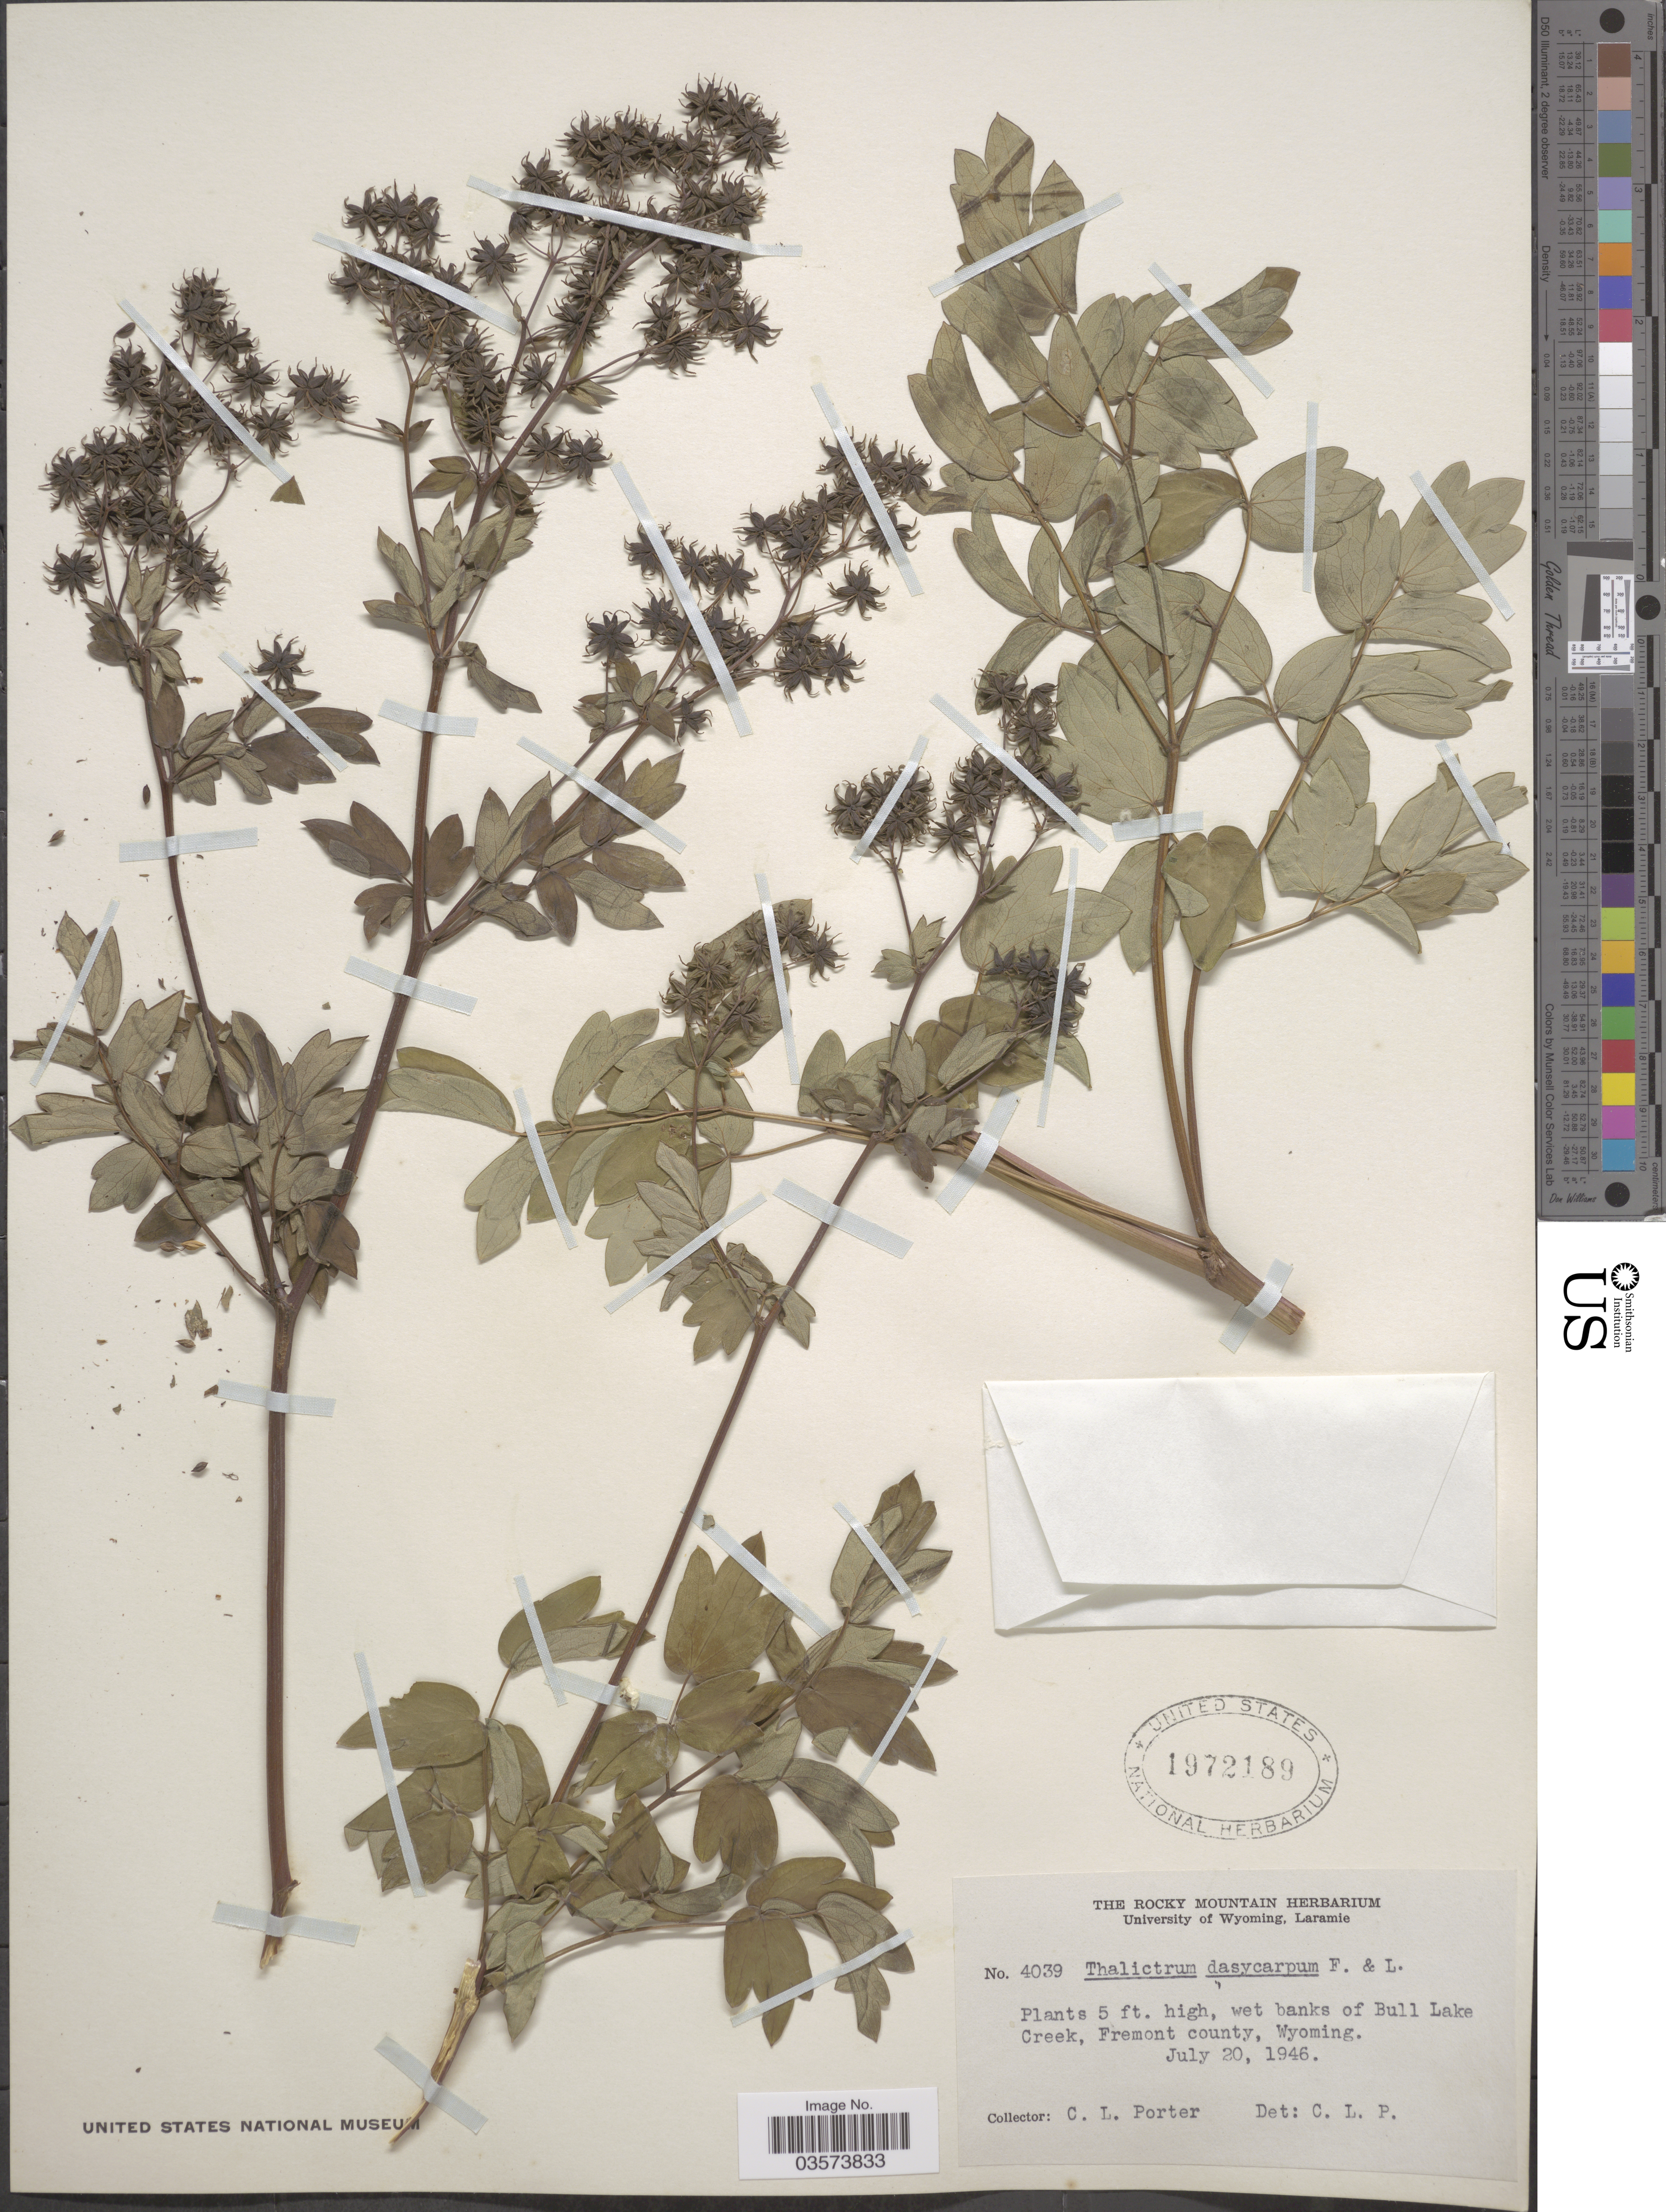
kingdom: Plantae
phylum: Tracheophyta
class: Magnoliopsida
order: Ranunculales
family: Ranunculaceae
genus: Thalictrum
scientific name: Thalictrum dasycarpum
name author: Fisch. & Avé-Lall.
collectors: C. L. Porter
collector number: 4039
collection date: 1946-07-20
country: United States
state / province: Wyoming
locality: Wet banks of Bull Lake Creek, Fremont county.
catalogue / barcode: US 1972189